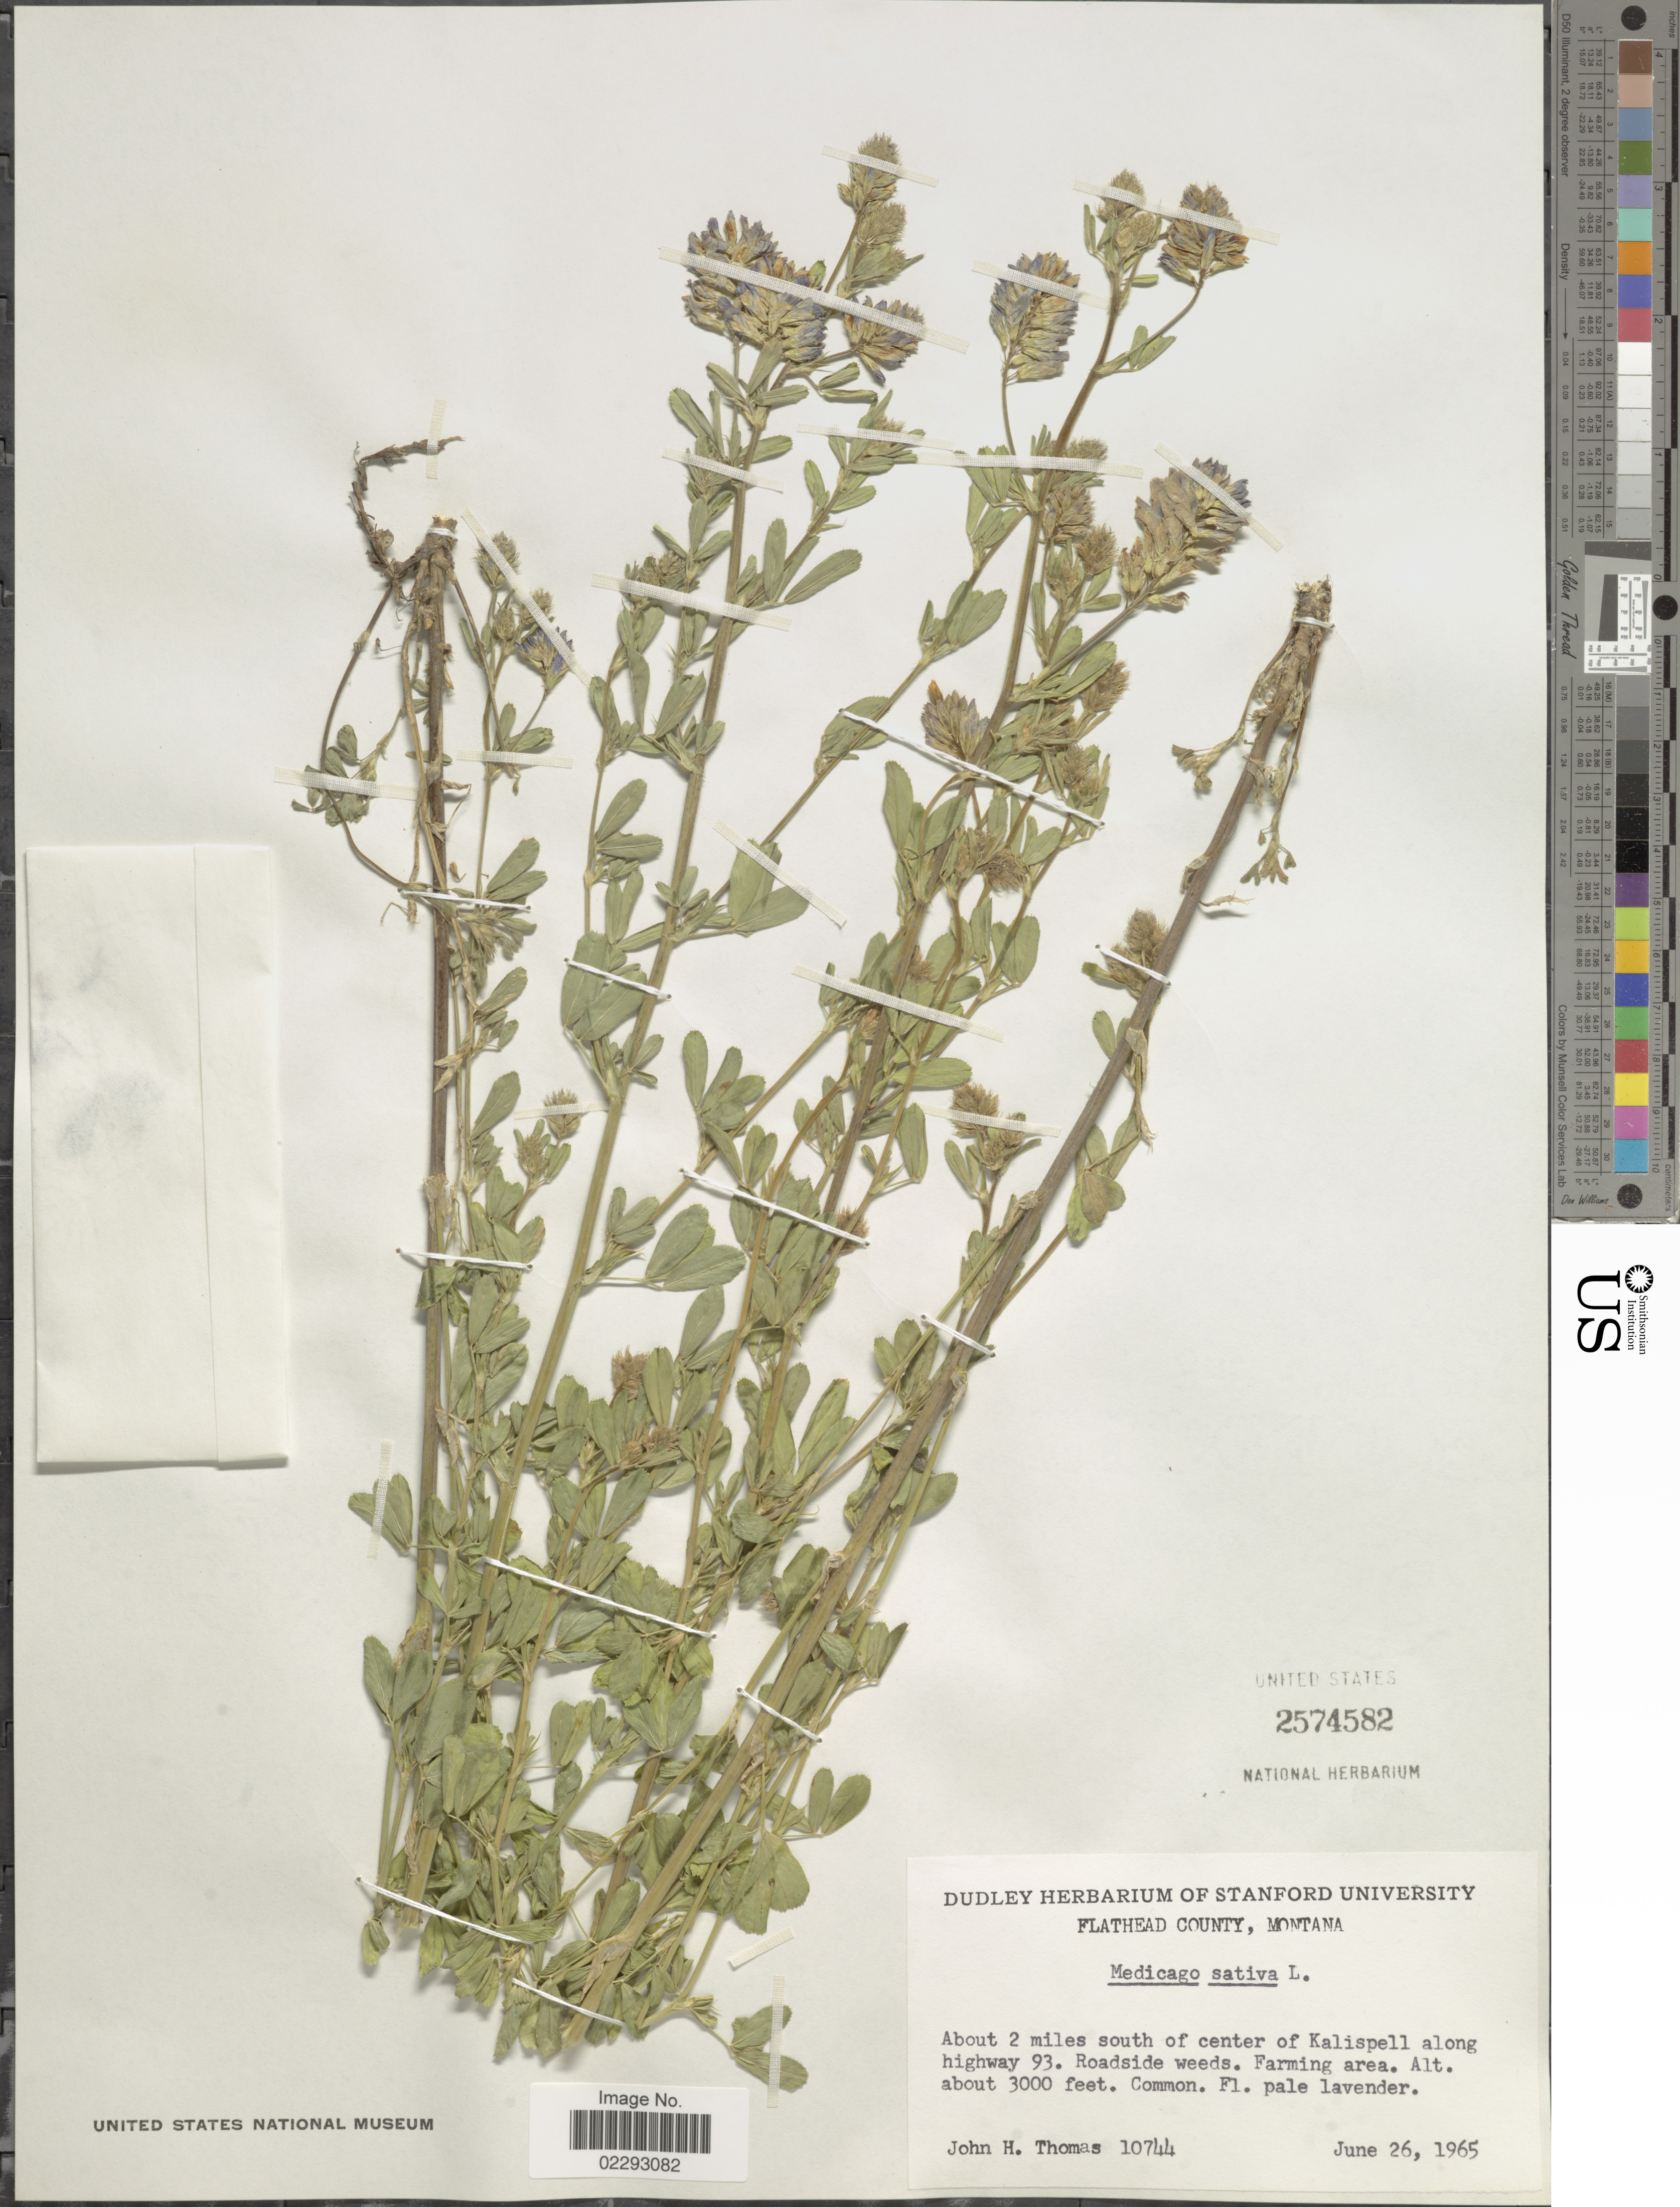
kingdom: Plantae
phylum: Tracheophyta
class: Magnoliopsida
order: Fabales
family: Fabaceae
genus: Medicago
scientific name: Medicago sativa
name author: L.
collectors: J. H. Thomas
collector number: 10744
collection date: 1965-06-26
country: United States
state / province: Montana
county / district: Flathead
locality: About 2 miles S of center of Kalispell along highway 93. roadside.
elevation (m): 914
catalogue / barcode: US 2574582